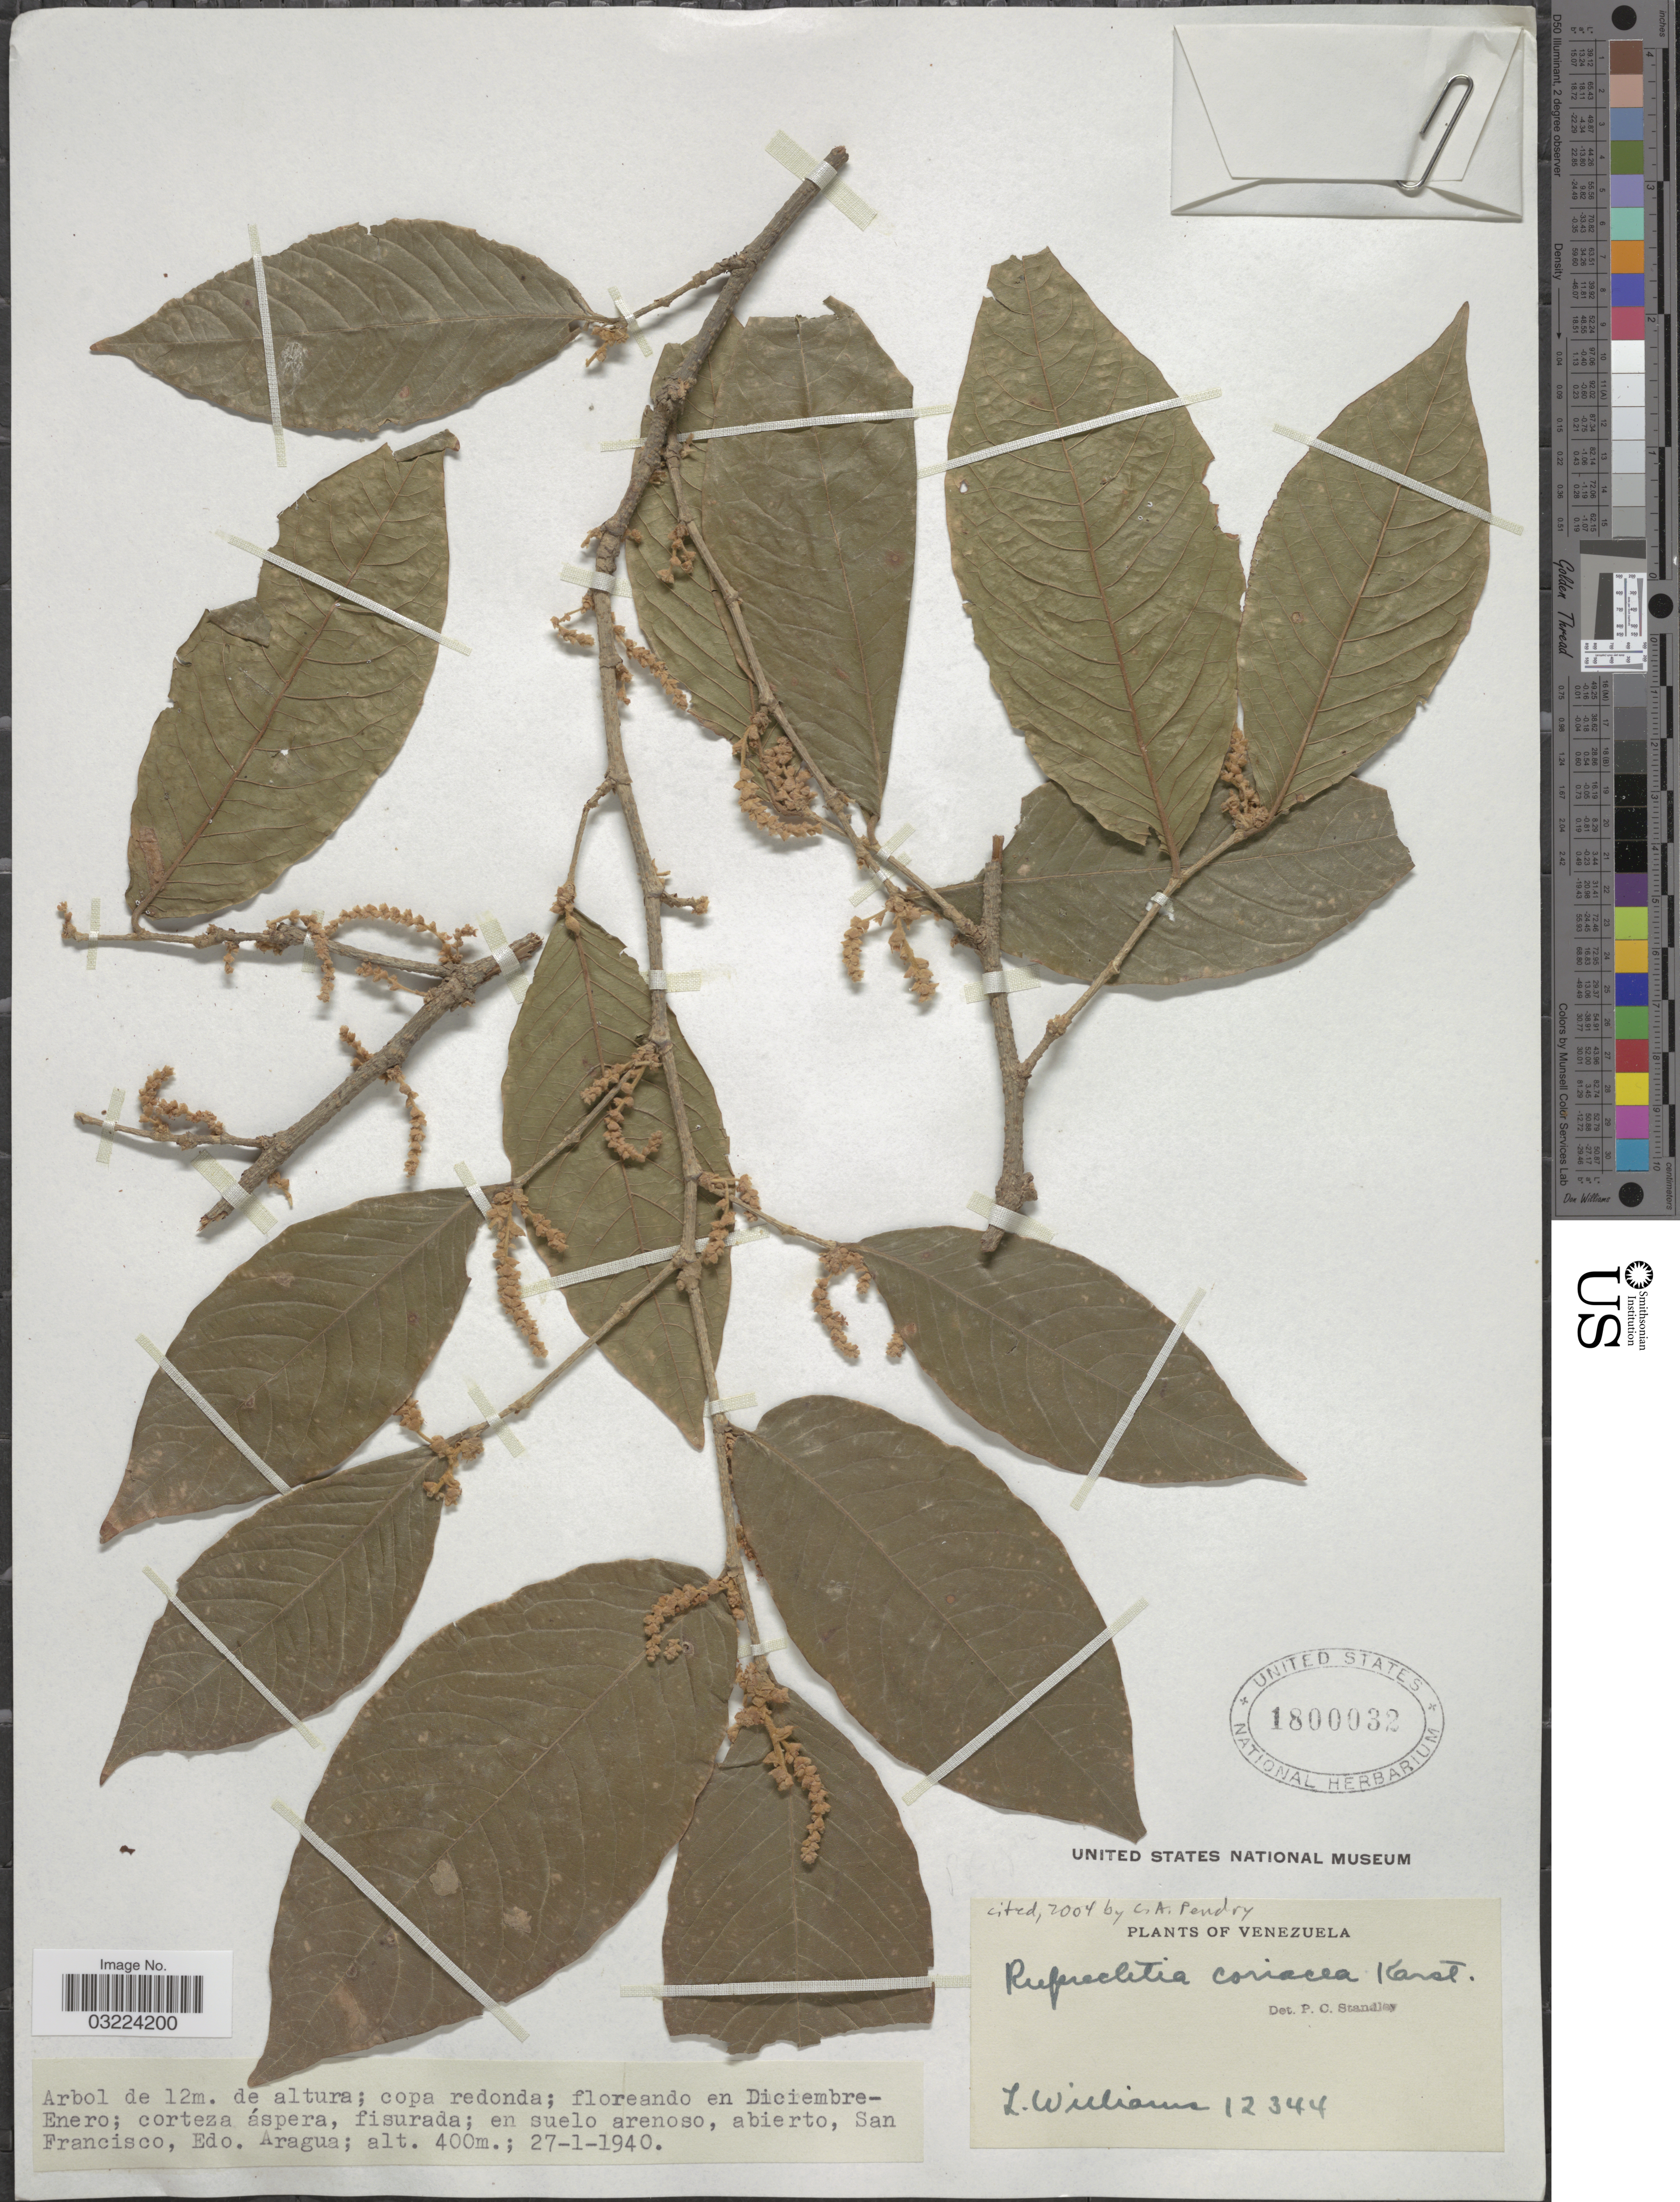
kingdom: Plantae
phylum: Tracheophyta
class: Magnoliopsida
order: Caryophyllales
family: Polygonaceae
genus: Ruprechtia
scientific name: Ruprechtia coriacea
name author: (H. Karst.) Benth. & Hook. f. ex B.D. Jacks.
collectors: L. Williams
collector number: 12344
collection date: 1940-01-27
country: Venezuela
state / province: Aragua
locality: En suelo arenoso, abierto, San Francisco.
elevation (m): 400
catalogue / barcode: US 1800032